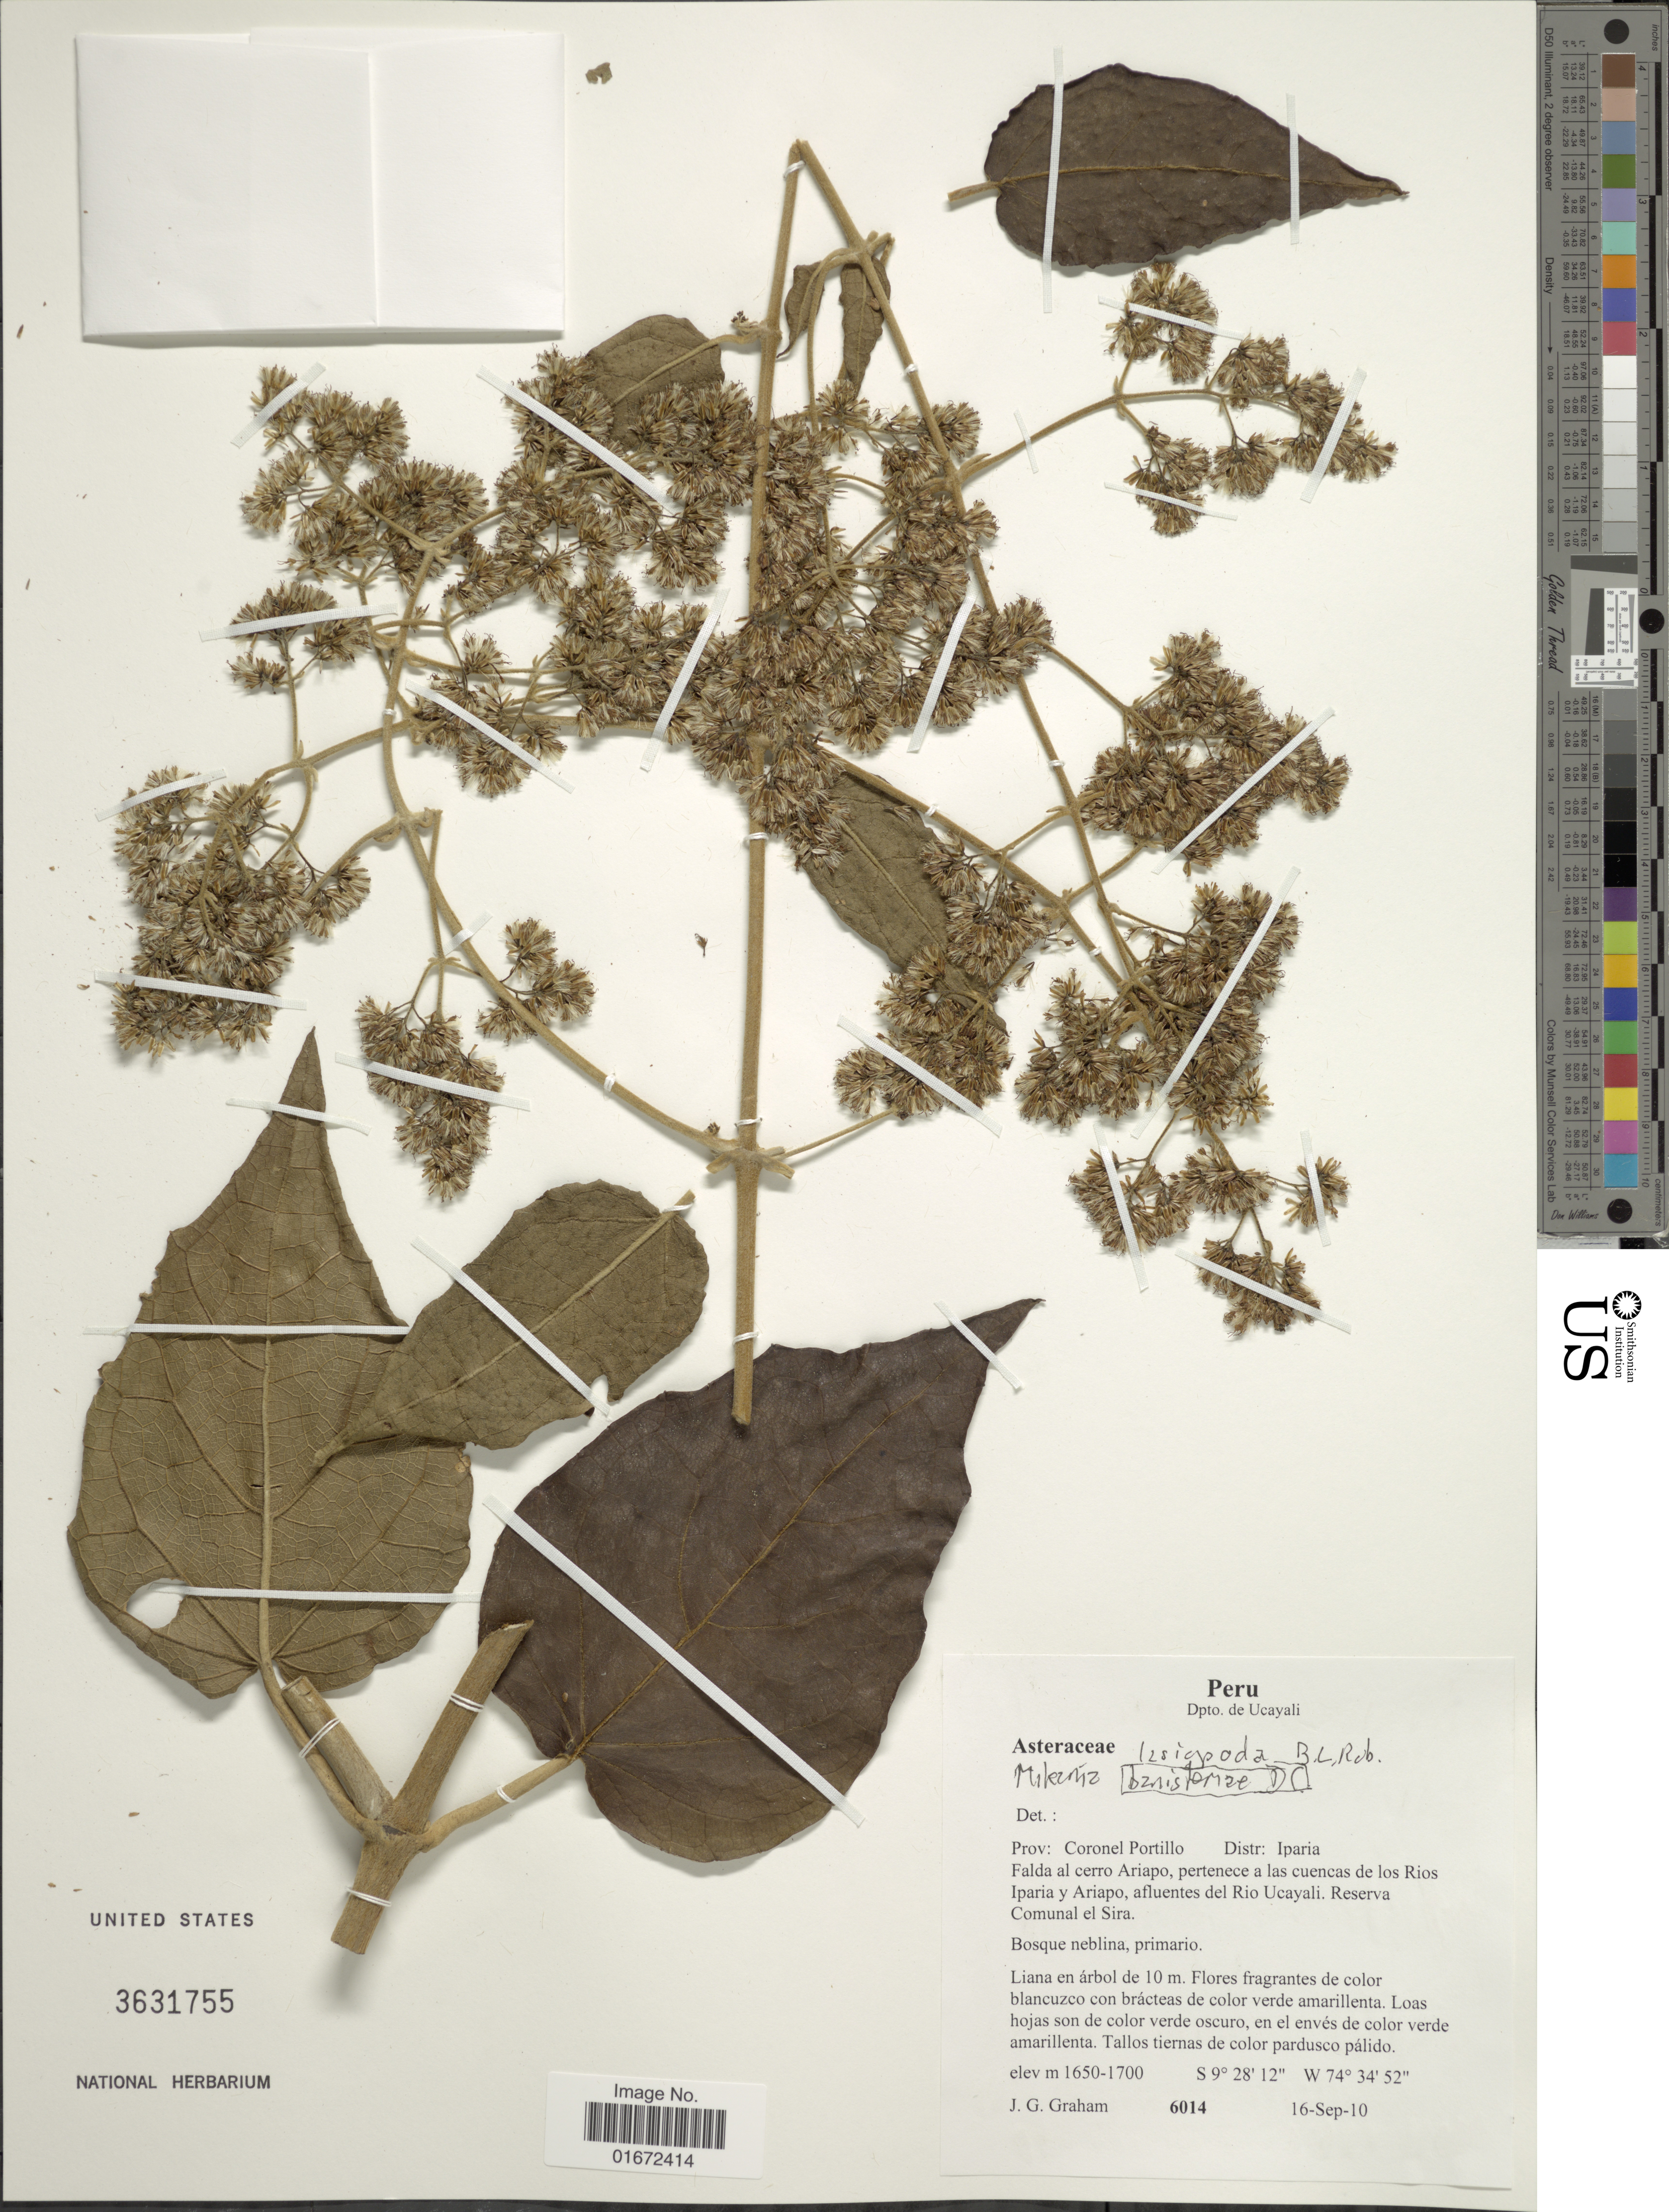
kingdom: Plantae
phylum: Tracheophyta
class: Magnoliopsida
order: Asterales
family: Asteraceae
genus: Mikania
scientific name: Mikania lasiopoda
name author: B.L. Rob.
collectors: J. Graham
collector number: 6014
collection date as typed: Transcribed d/m/y: 16/9/10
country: Peru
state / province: Ucayali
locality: Dpto. de Ucayali. Prov: Coronel Portillo. Distr: Iparia. Falda al cerro Ariapo, pertenece a las cuencas de los Rios Iparia y Ariapo, afluentes del Rio Ucayali. Reserva Comunal el Sira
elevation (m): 1650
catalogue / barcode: US 3631755